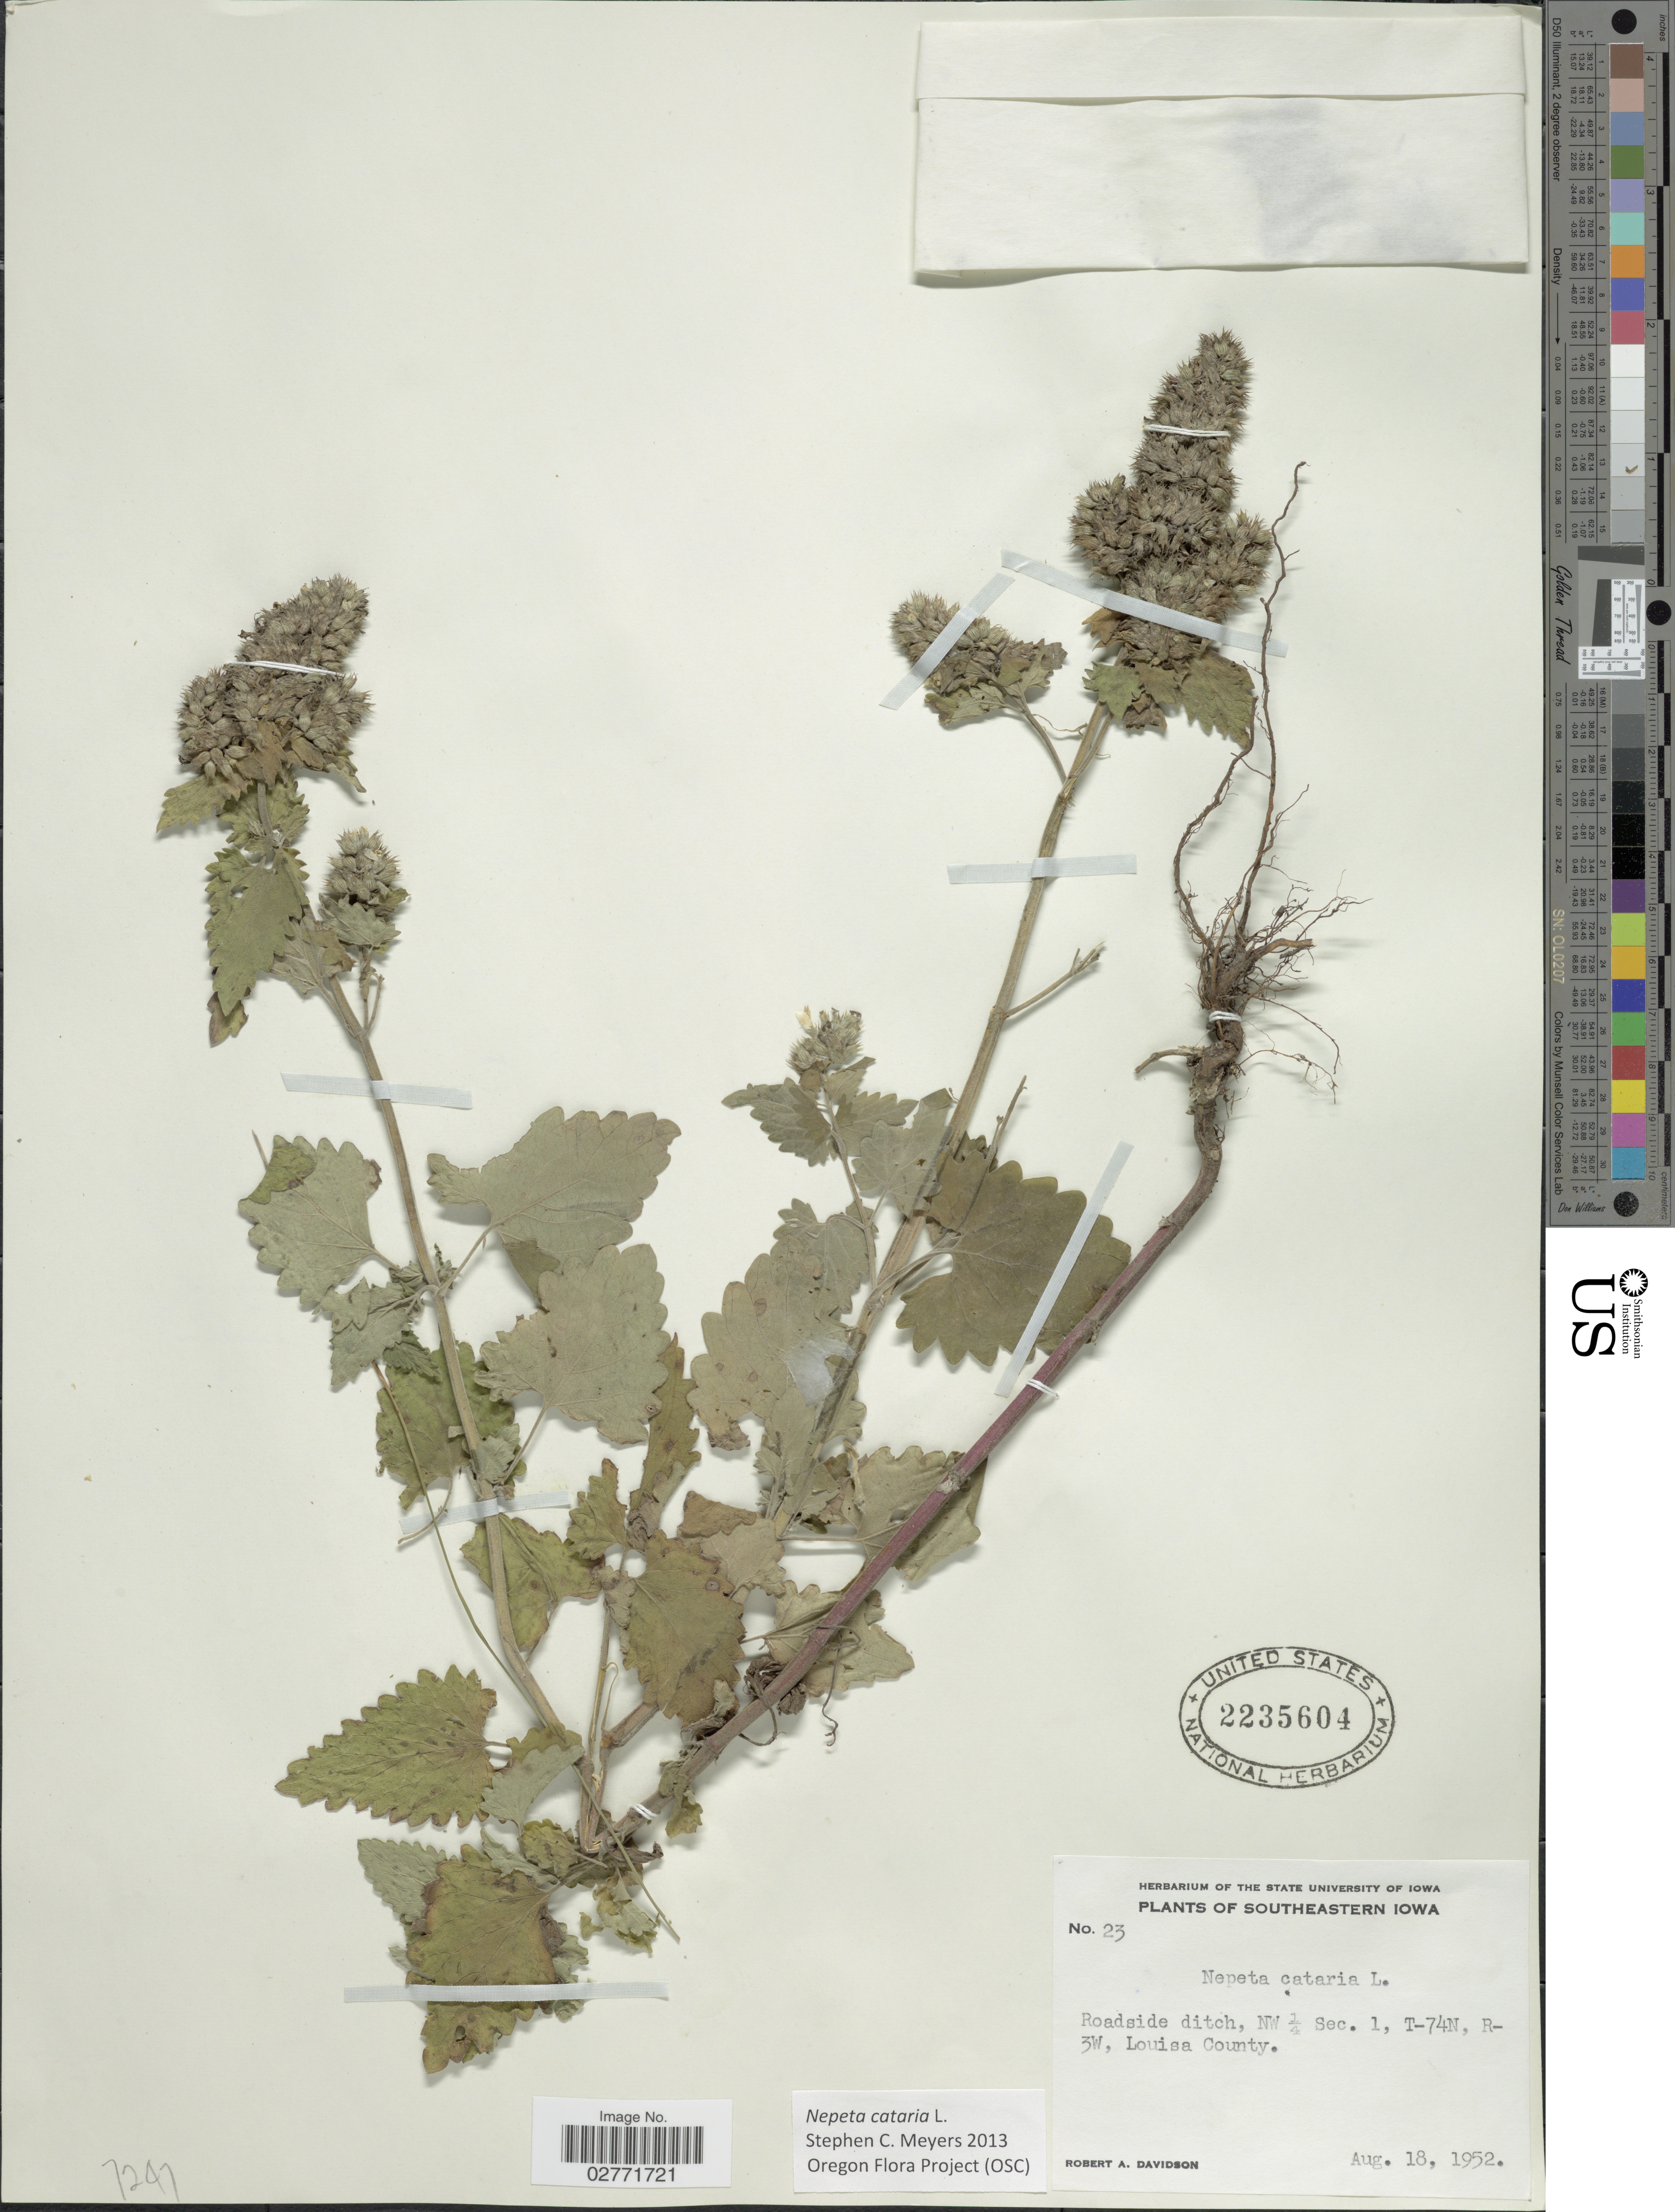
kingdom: Plantae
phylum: Tracheophyta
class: Magnoliopsida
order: Lamiales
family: Lamiaceae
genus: Nepeta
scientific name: Nepeta cataria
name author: L.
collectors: R. A. Davidson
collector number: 23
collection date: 1952-08-18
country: United States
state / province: Iowa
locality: Southeastern Iowa. Roadside ditch, NW ¼ Sec. 1, T-74N, R-3W, Louisa County.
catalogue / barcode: US 2235604